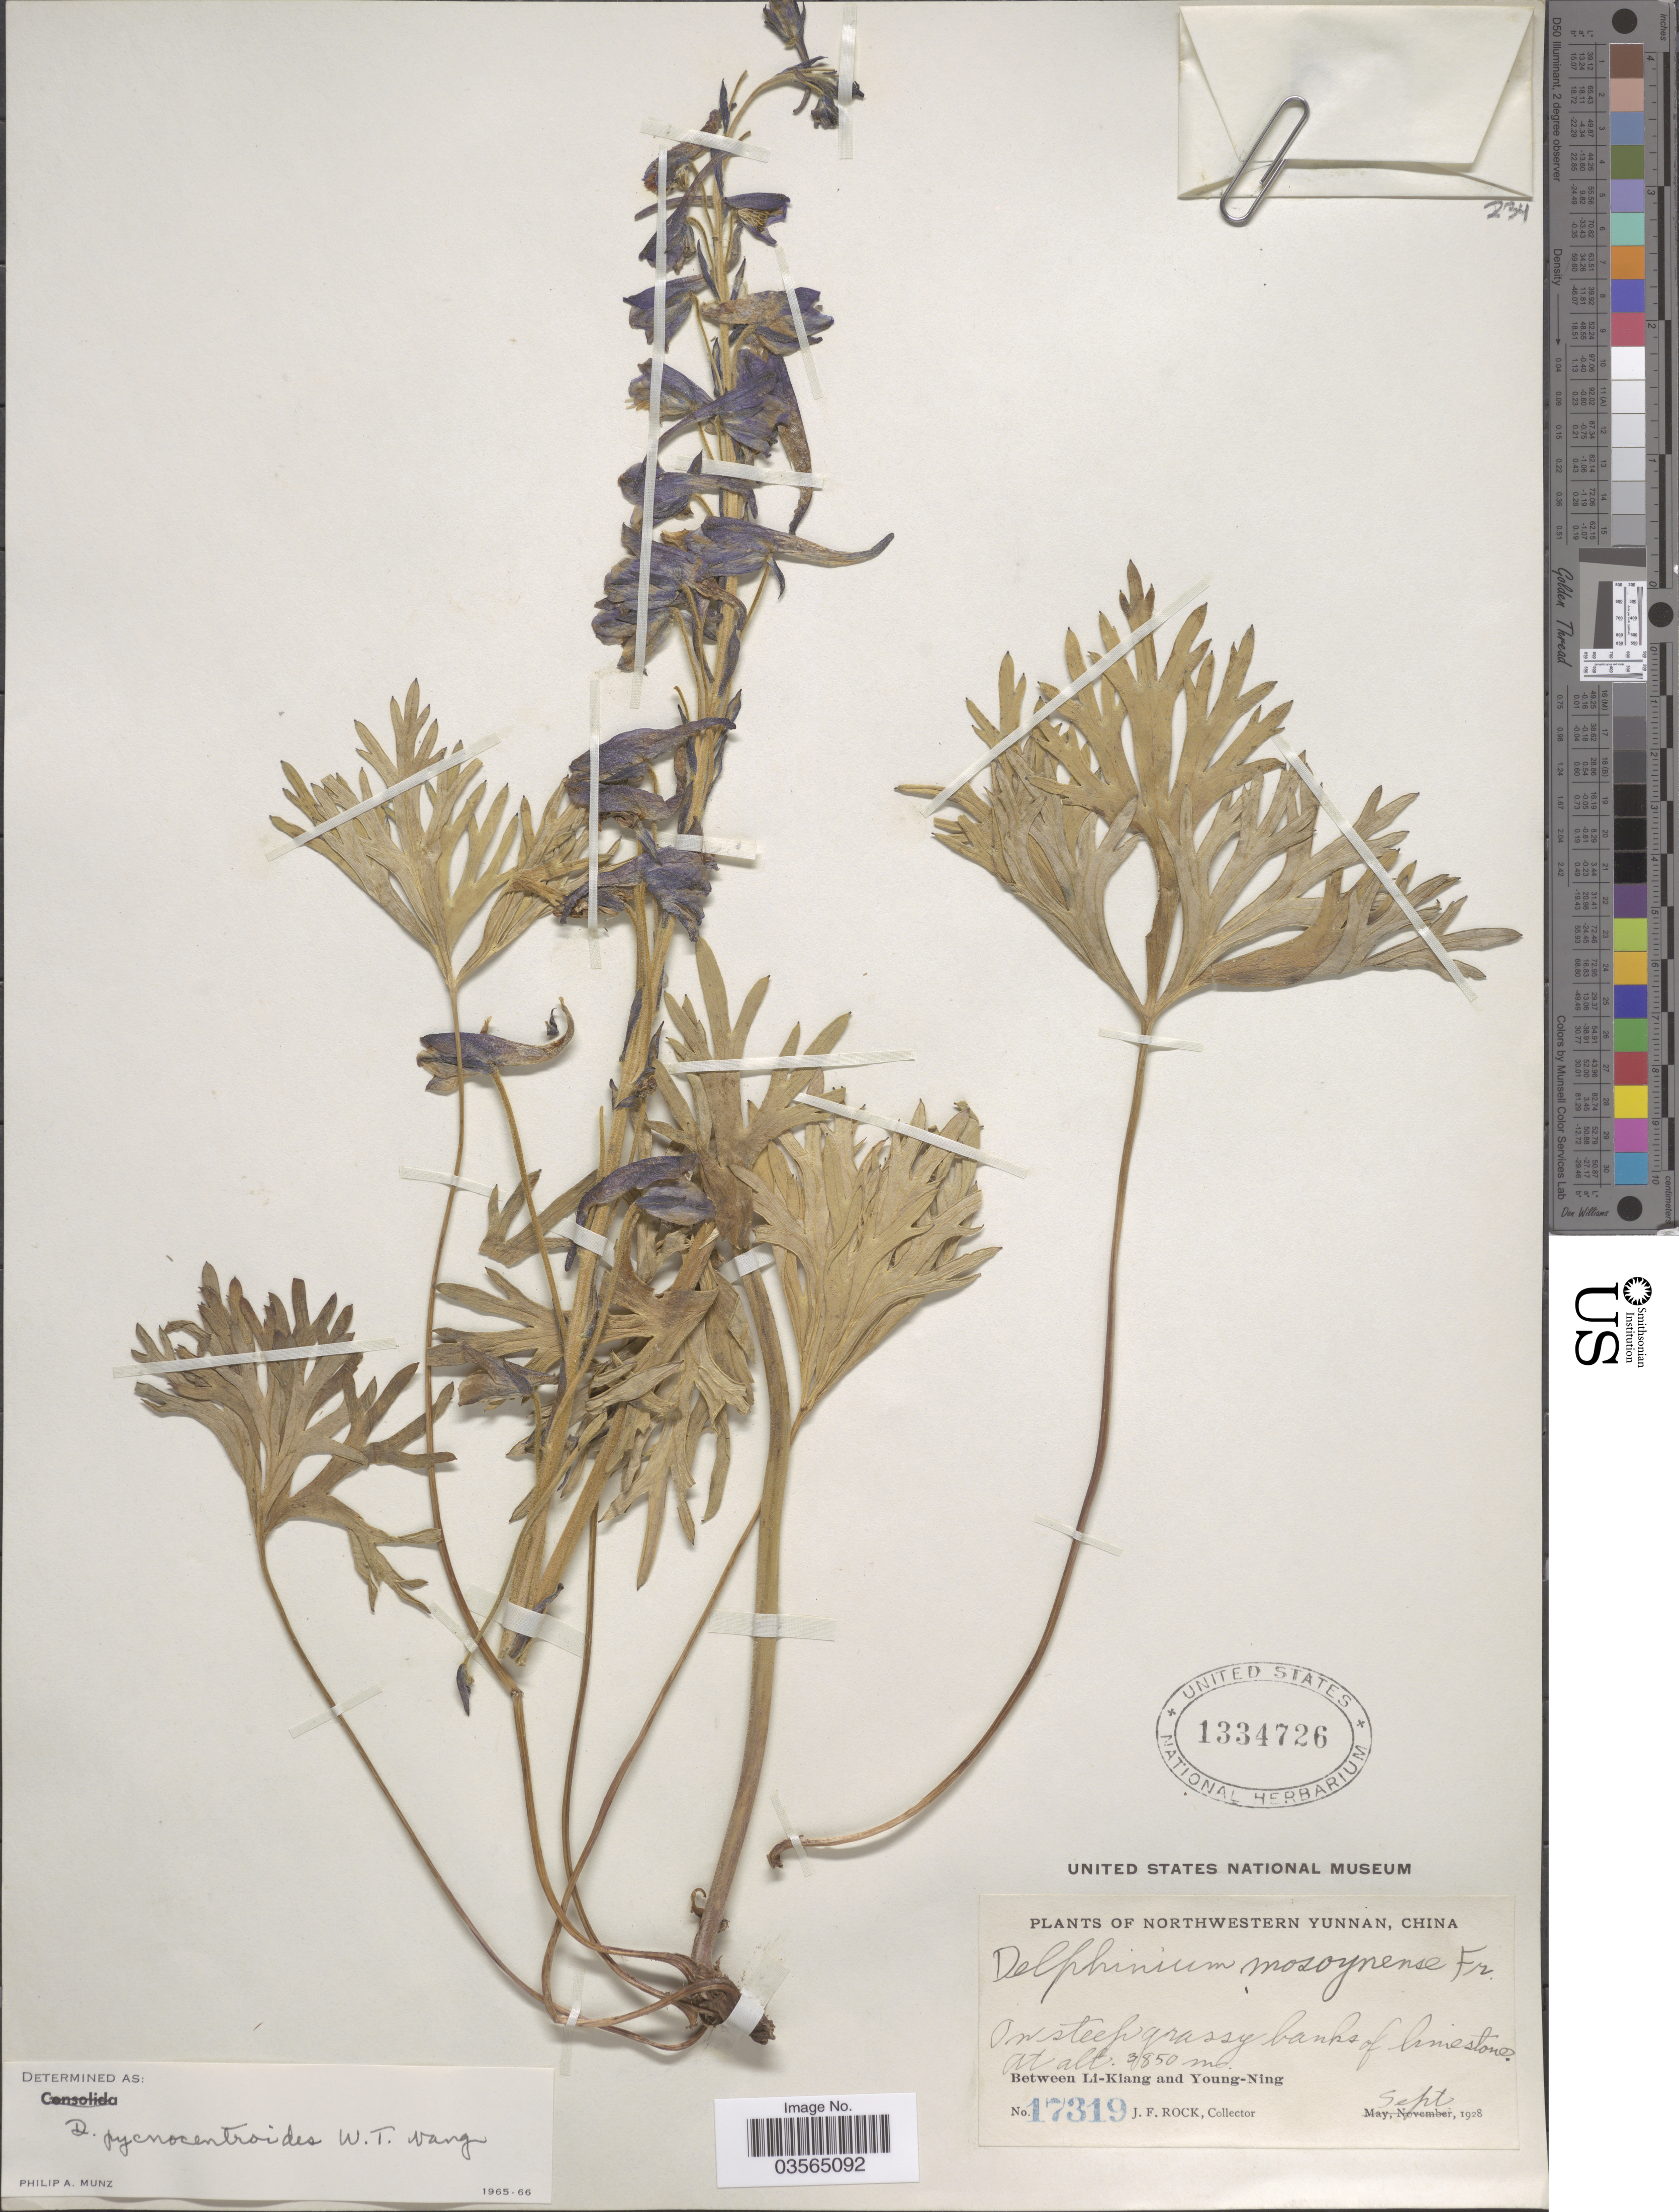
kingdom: Plantae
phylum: Tracheophyta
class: Magnoliopsida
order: Ranunculales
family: Ranunculaceae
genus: Delphinium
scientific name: Delphinium pycnocentroides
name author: W.T. Wang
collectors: J. Rock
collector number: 17319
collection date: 1928-09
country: China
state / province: Yunnan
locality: Northwestern Yunnan. Between Li-Kiang and Young-Ning.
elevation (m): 3850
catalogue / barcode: US 1334726